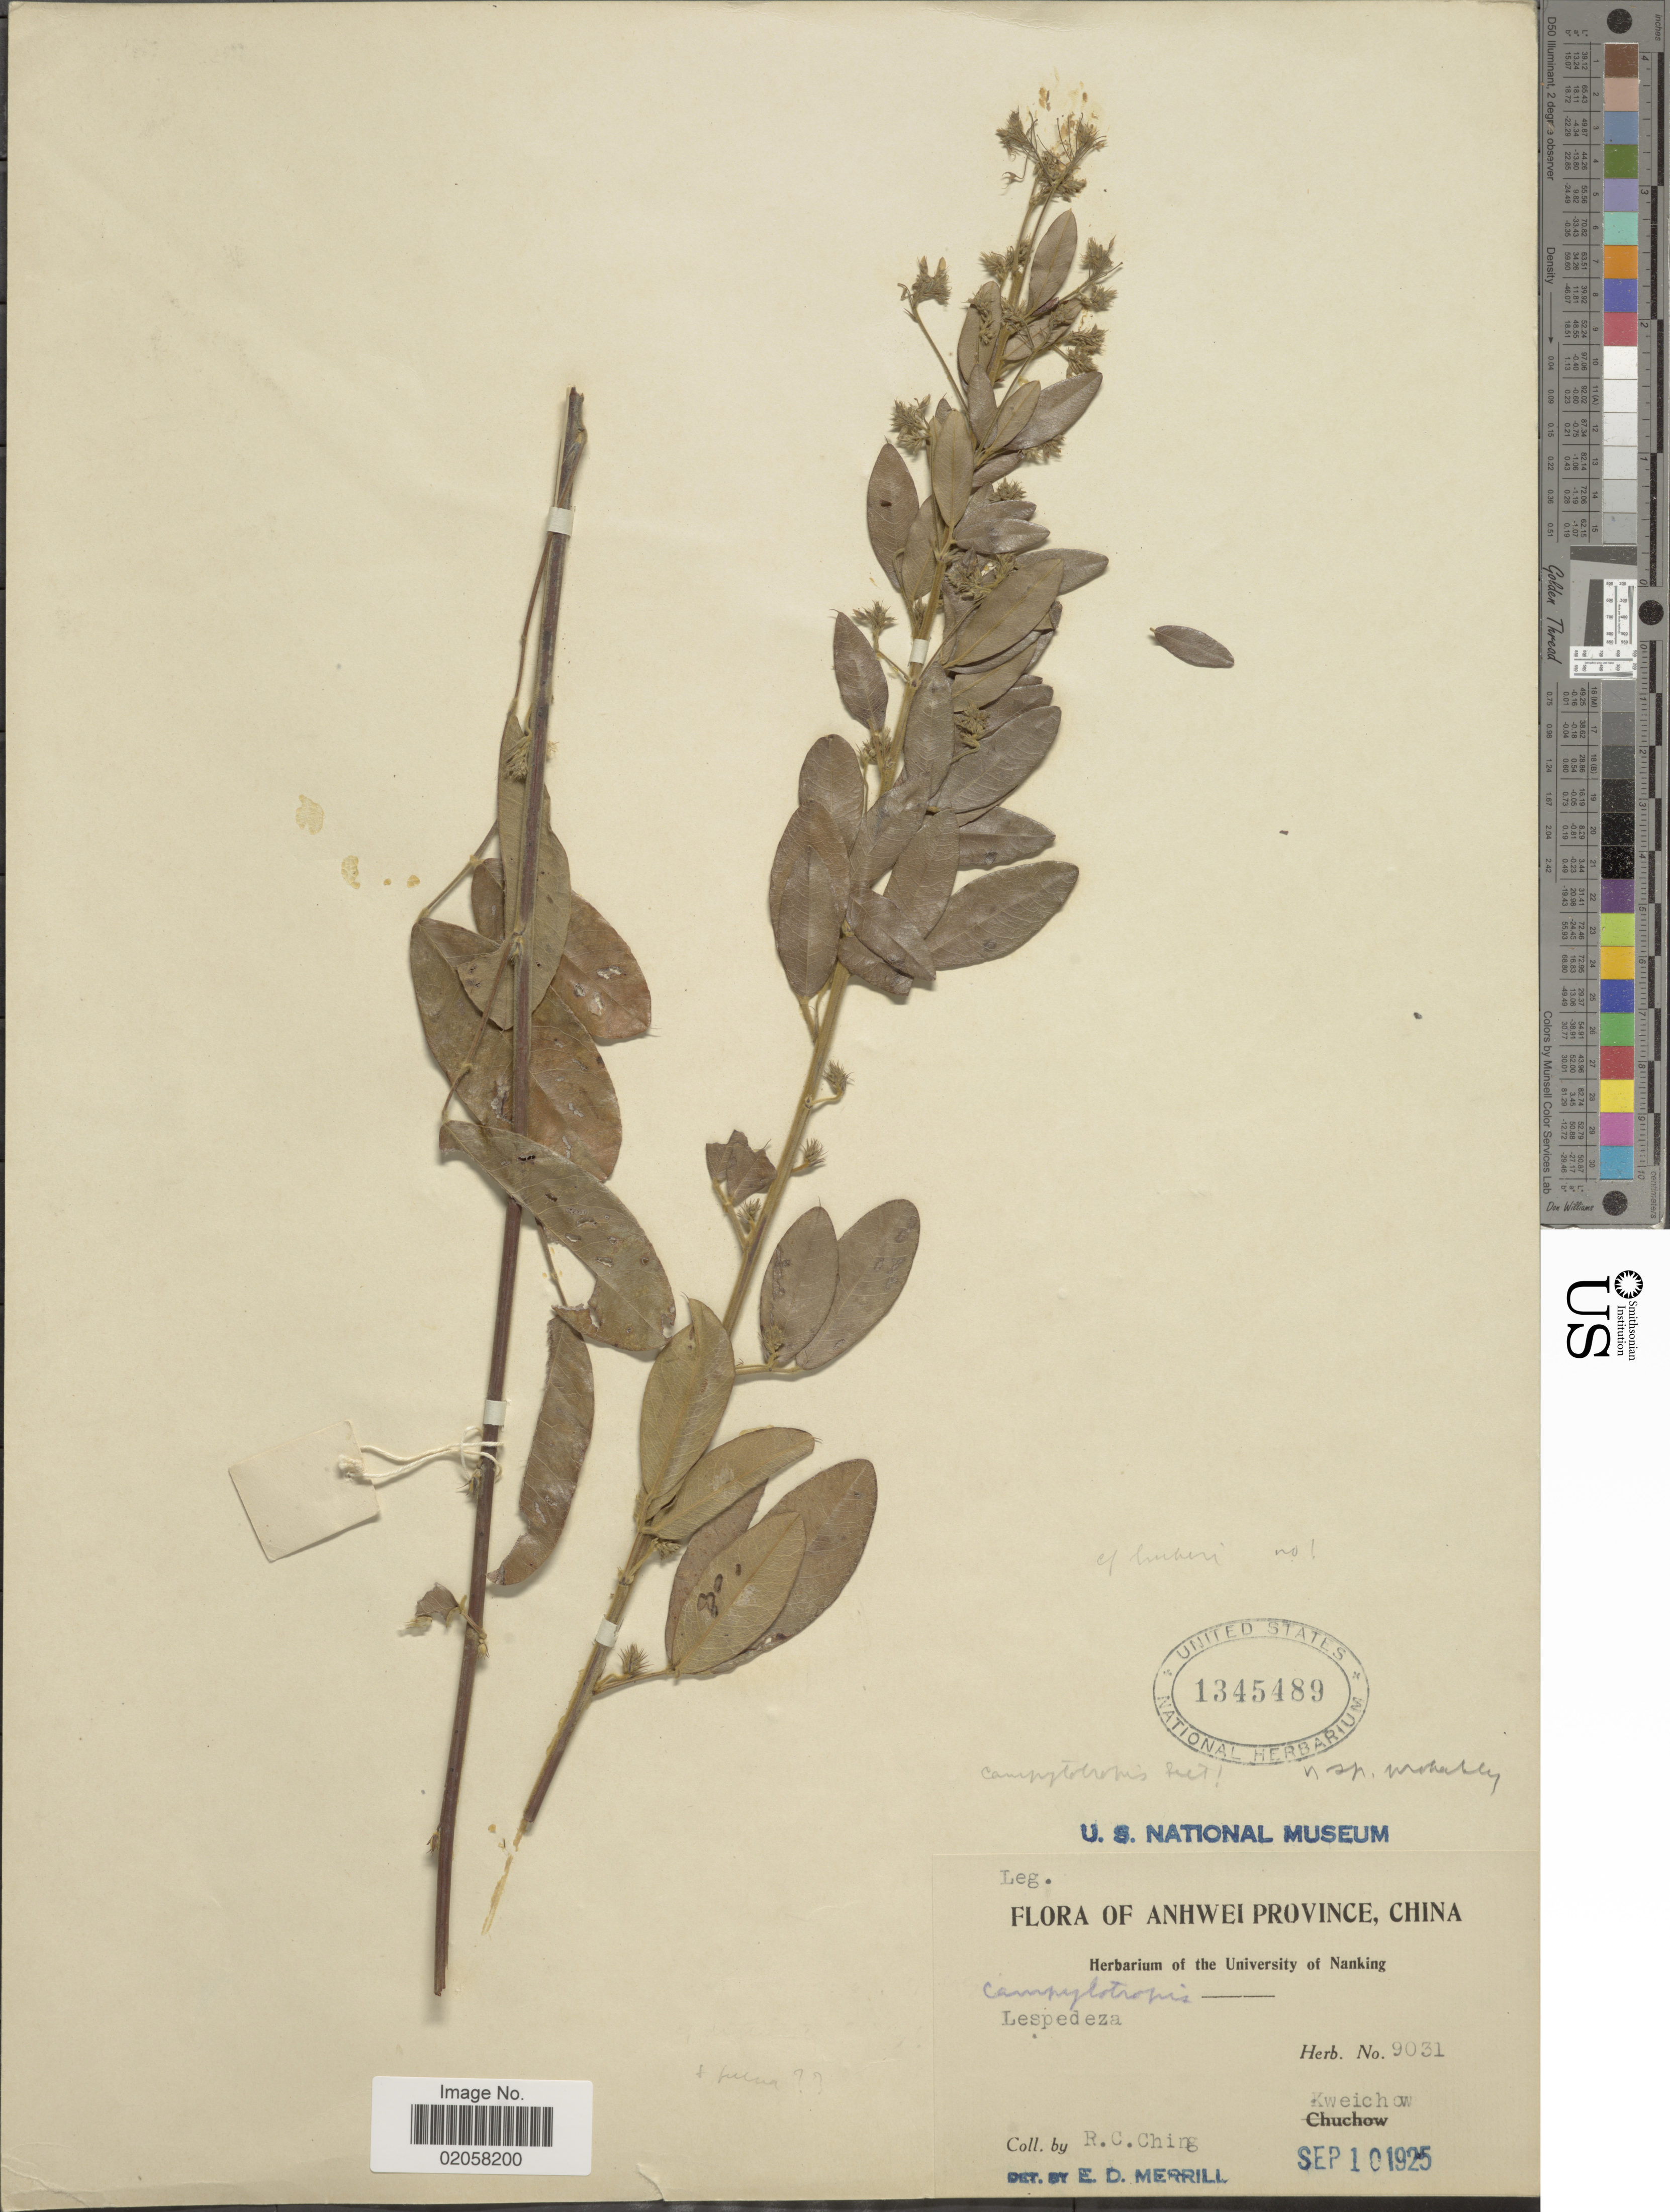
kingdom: Plantae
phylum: Tracheophyta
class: Magnoliopsida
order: Fabales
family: Fabaceae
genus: Campylotropis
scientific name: Campylotropis sp.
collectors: R. C. Ching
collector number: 9031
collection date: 1925-09-10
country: China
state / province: Anhui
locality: Anhwei Province, Kweichow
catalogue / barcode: US 1345489